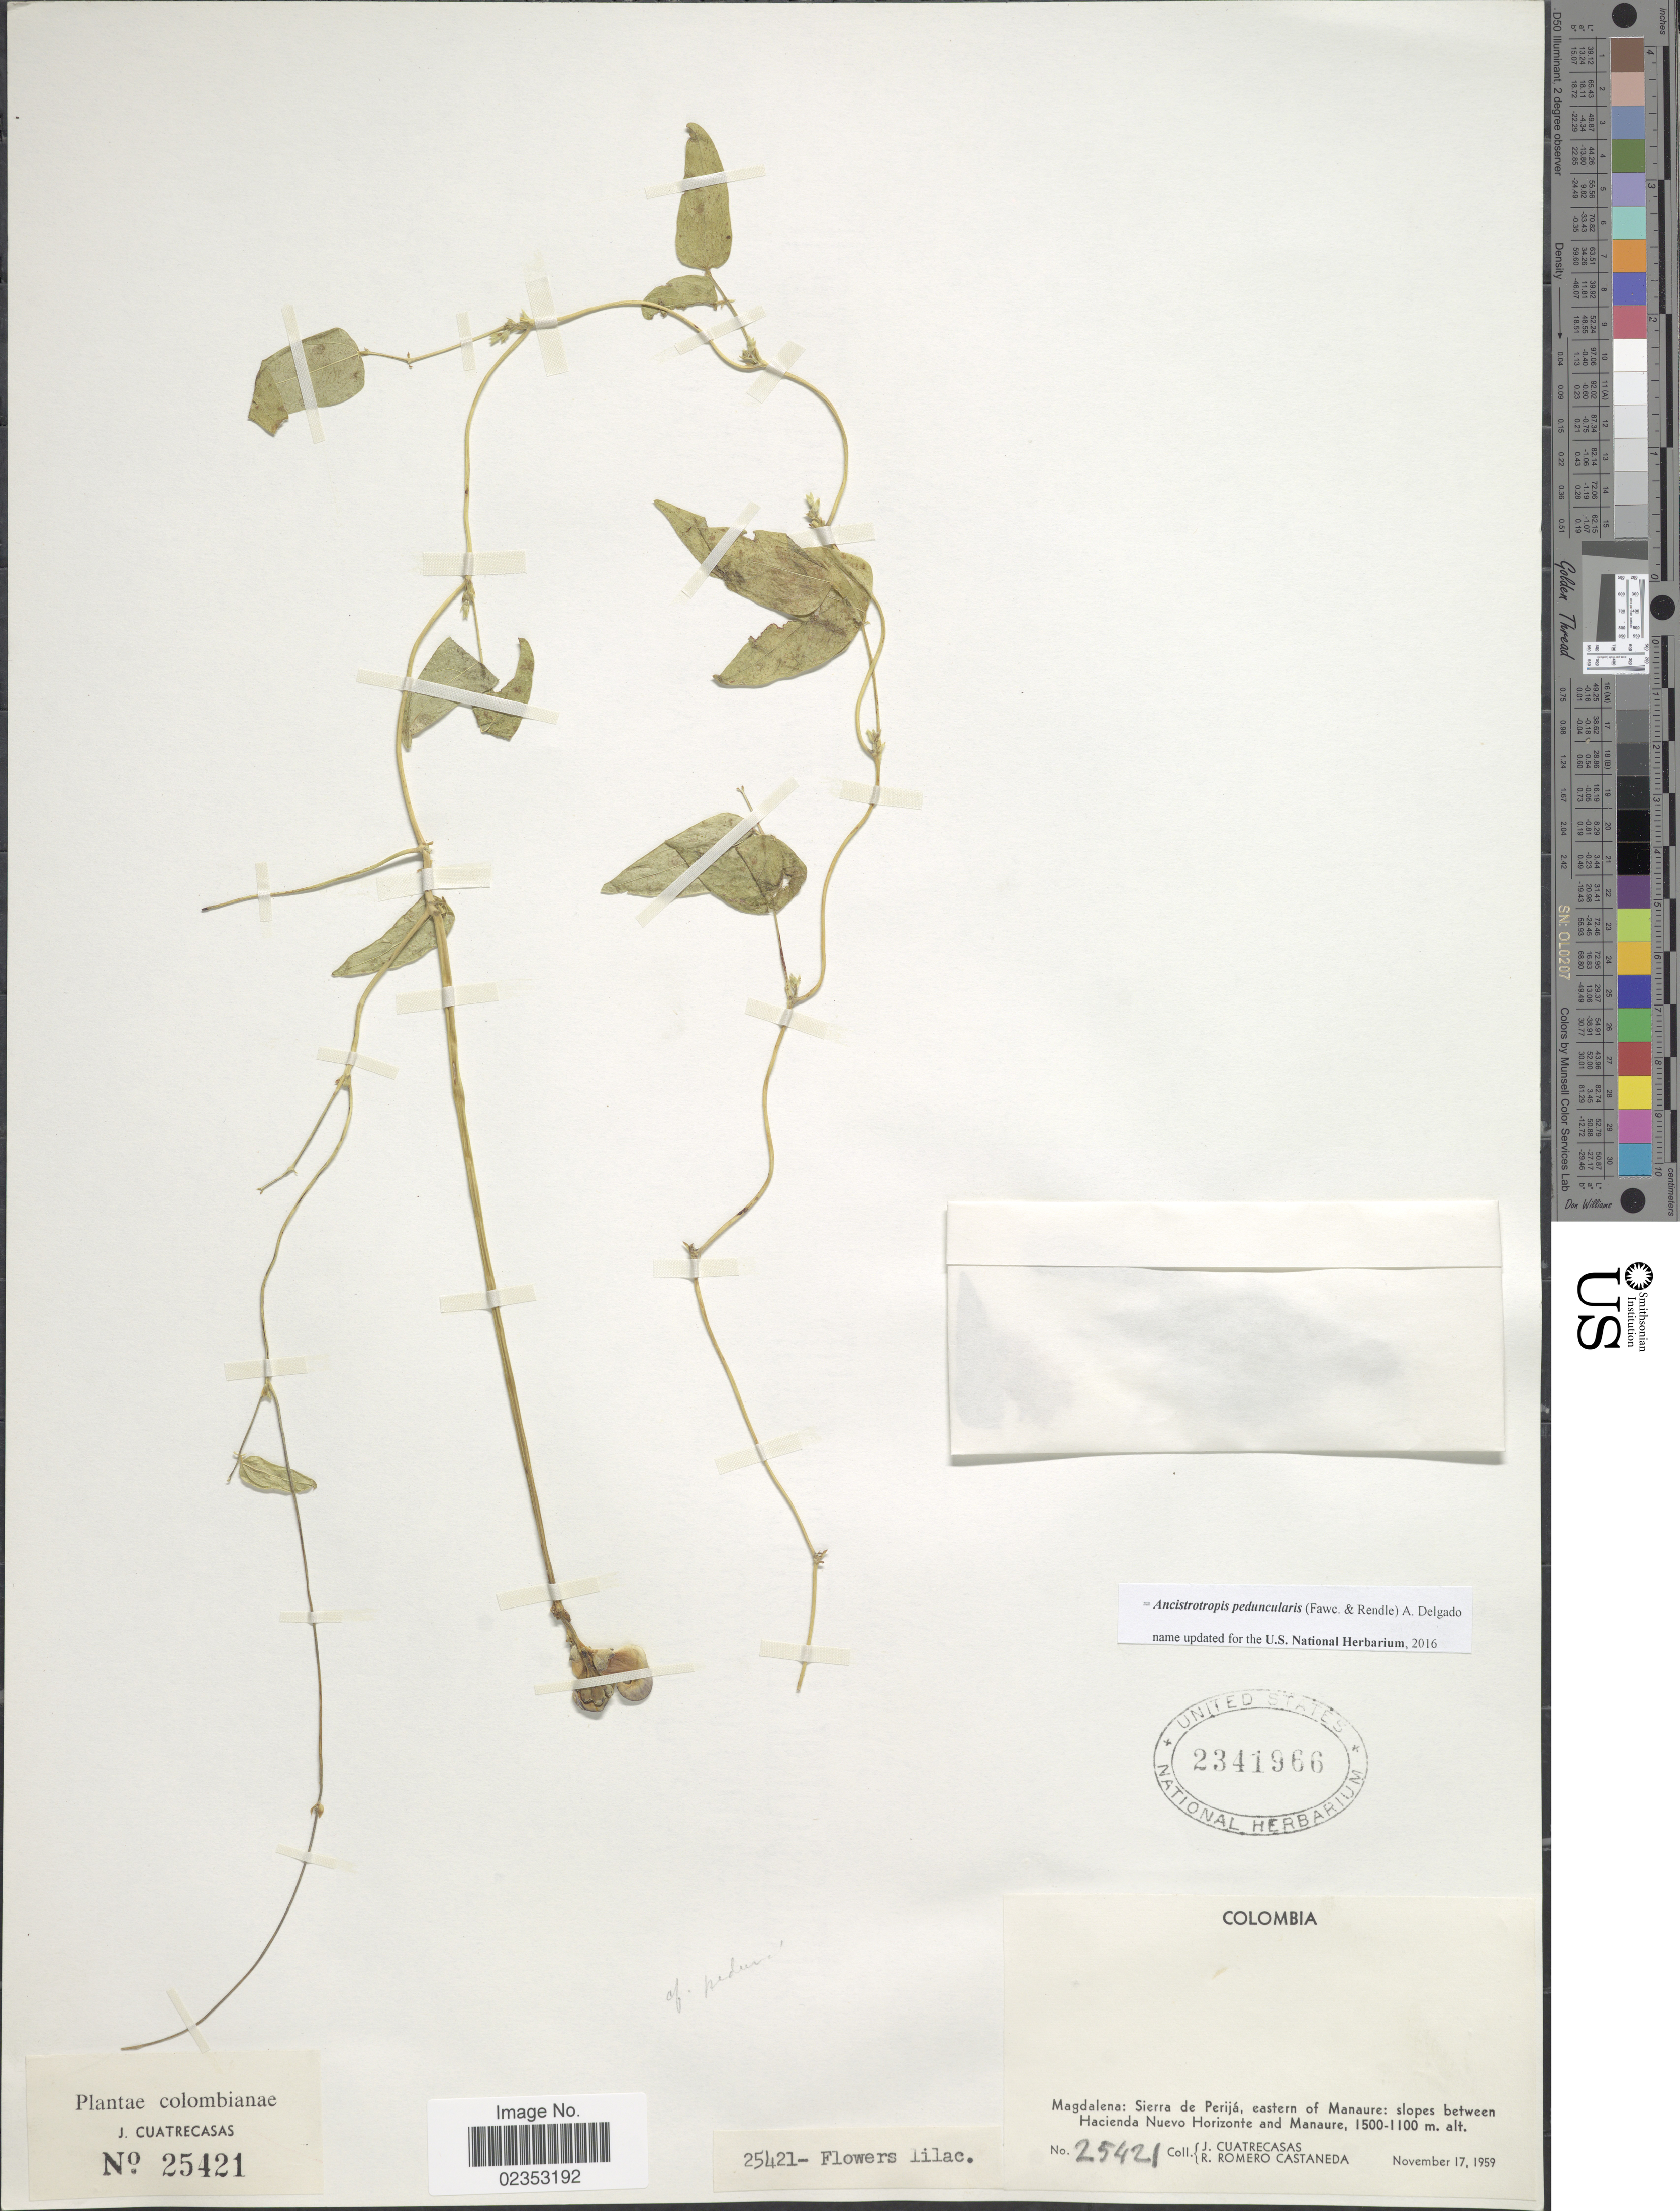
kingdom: Plantae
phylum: Tracheophyta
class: Magnoliopsida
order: Fabales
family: Fabaceae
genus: Ancistrotropis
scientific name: Ancistrotropis peduncularis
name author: (Fawc. & Rendle) A. Delgado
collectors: J. Cuatrecasas & R. Romero Castañeda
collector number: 25421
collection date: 1959-11-17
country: Colombia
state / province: Magdalena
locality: Sierra de Perija, eastern of Manaure: slopes between Hacienda Nuevo Horizonte and Manaure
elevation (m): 1100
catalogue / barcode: US 2341966